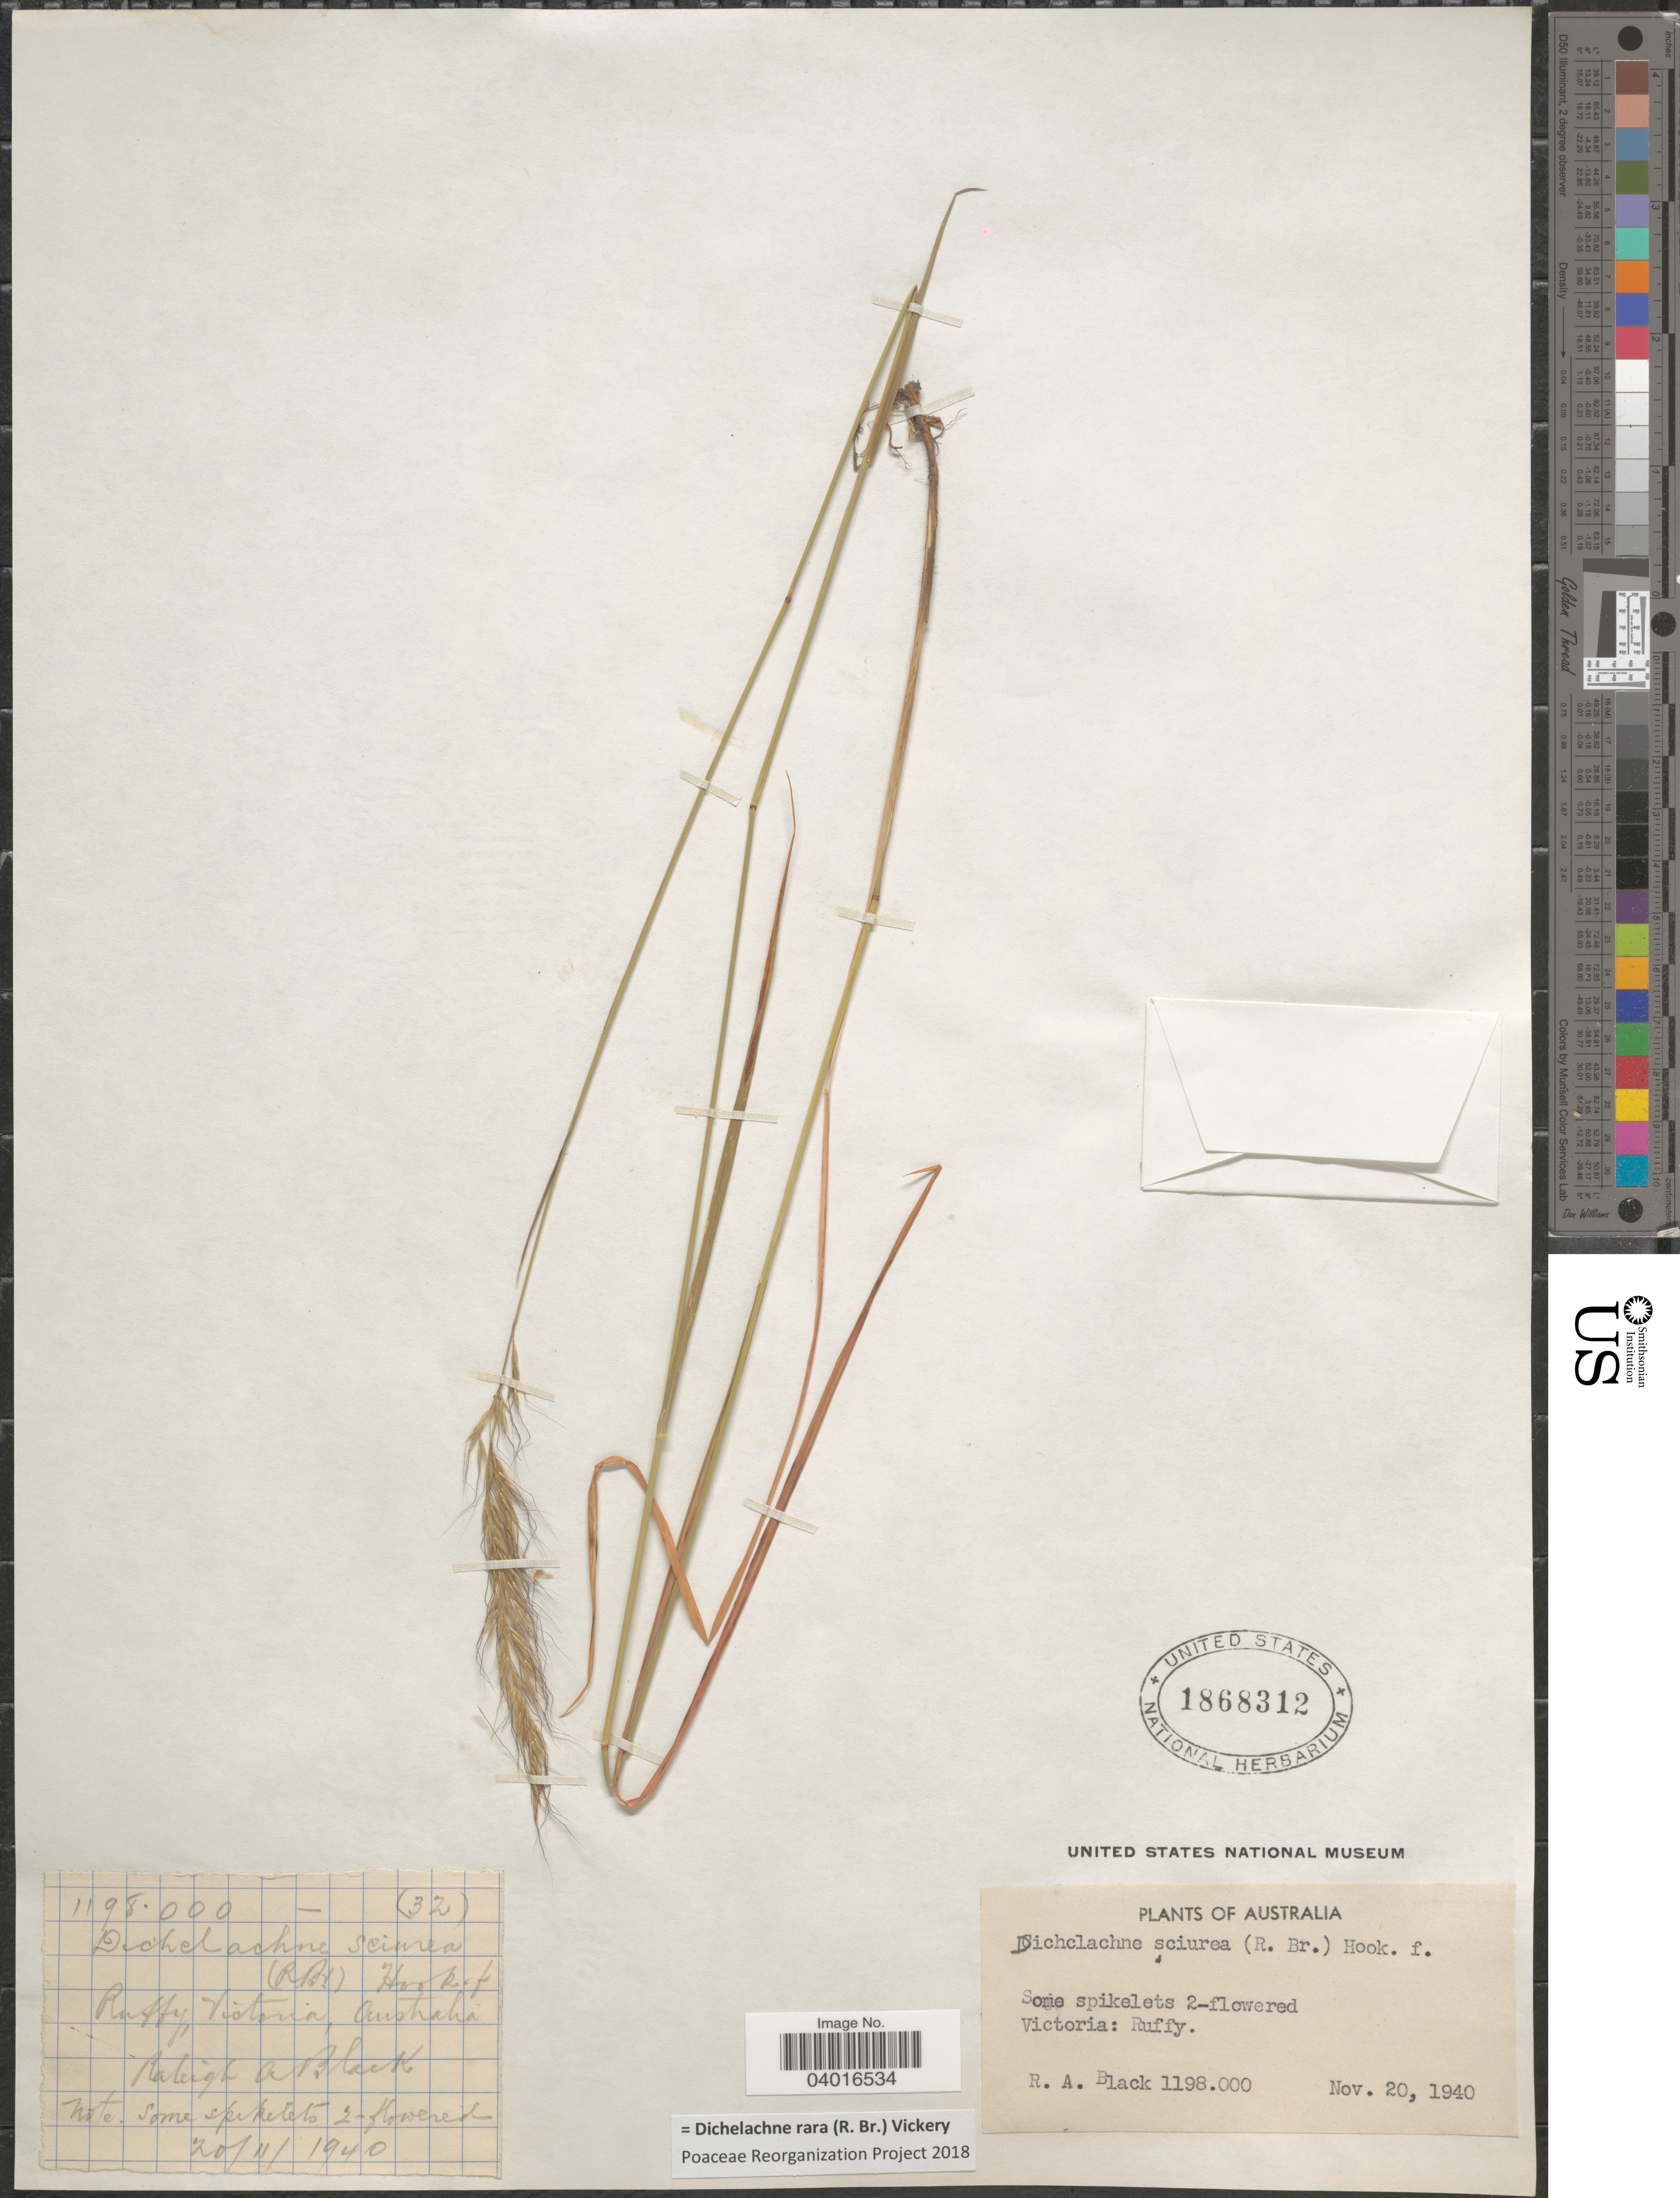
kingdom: Plantae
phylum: Tracheophyta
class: Liliopsida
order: Poales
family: Poaceae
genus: Dichelachne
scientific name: Dichelachne rara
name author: (R. Br.) Vickery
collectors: R. A. Black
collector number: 1198.000/(32)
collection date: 1940-11-20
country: Australia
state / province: Victoria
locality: Victoria: Ruffy.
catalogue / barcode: US 1868312